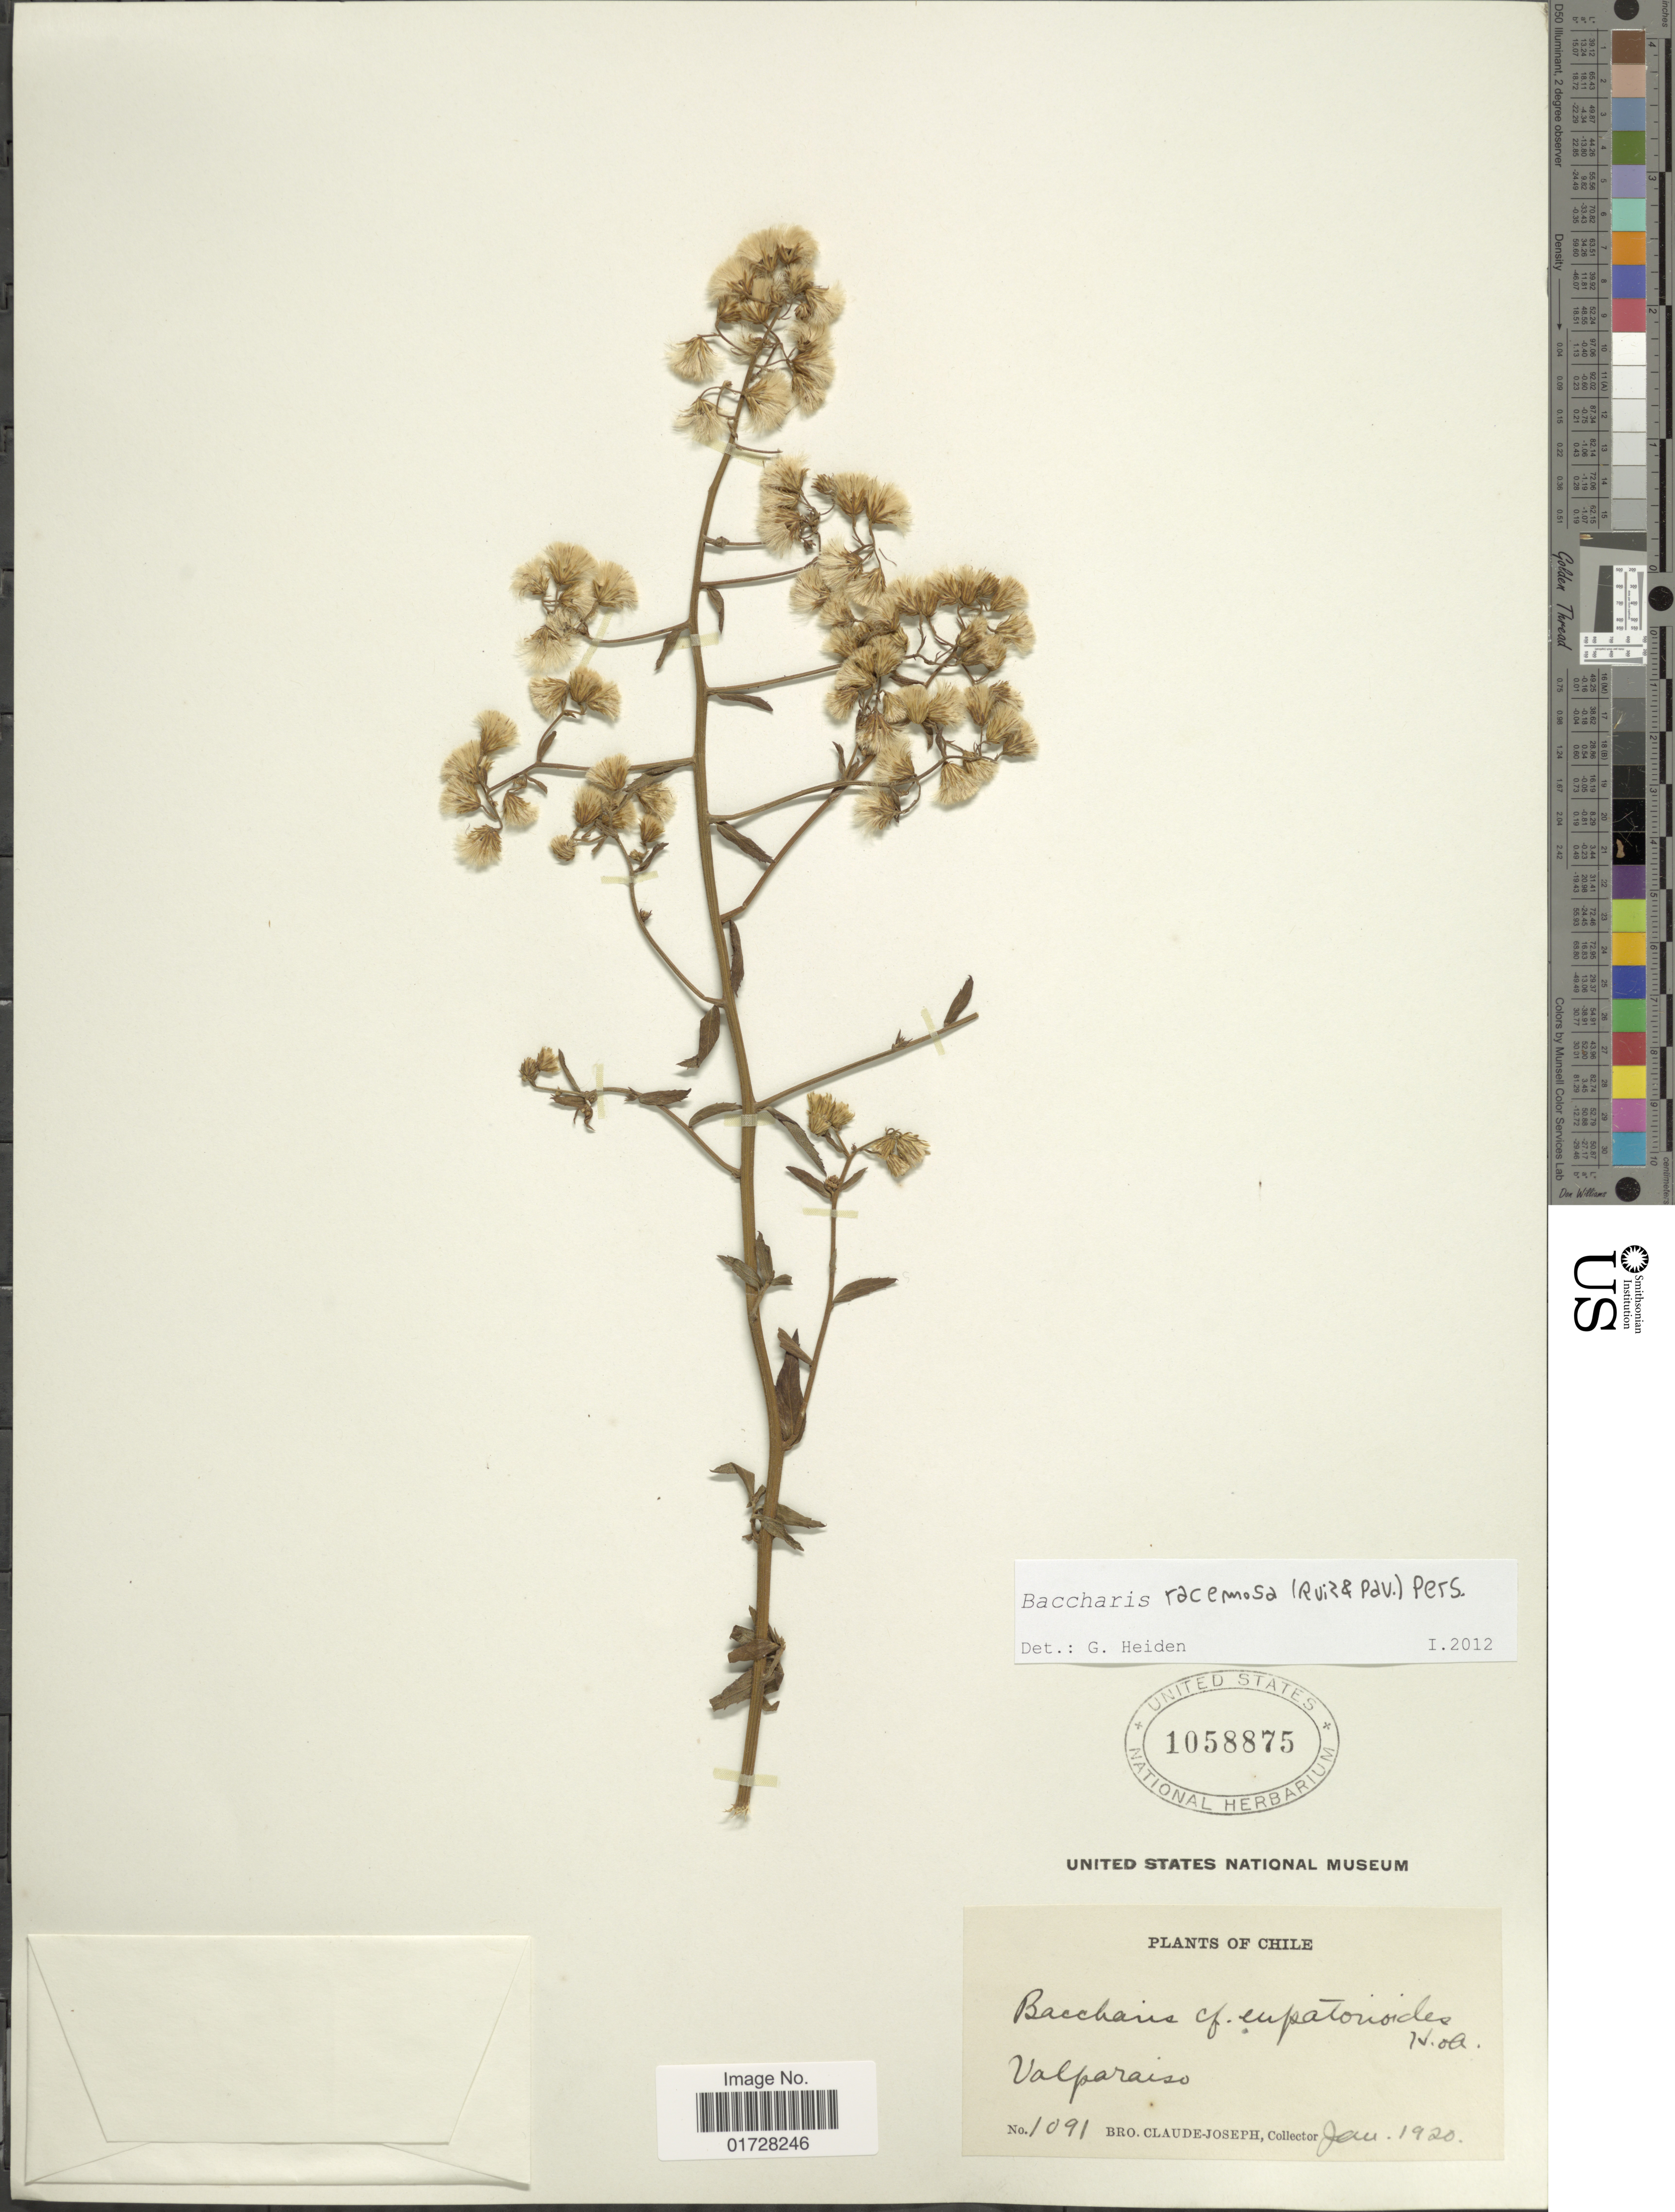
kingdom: Plantae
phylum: Tracheophyta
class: Magnoliopsida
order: Asterales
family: Asteraceae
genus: Baccharis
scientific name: Baccharis racemosa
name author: (Ruiz & Pav.) DC.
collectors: Bro. Claude-Joseph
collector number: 1091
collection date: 1920-01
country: Chile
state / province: Valparaíso (V)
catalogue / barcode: US 1058875